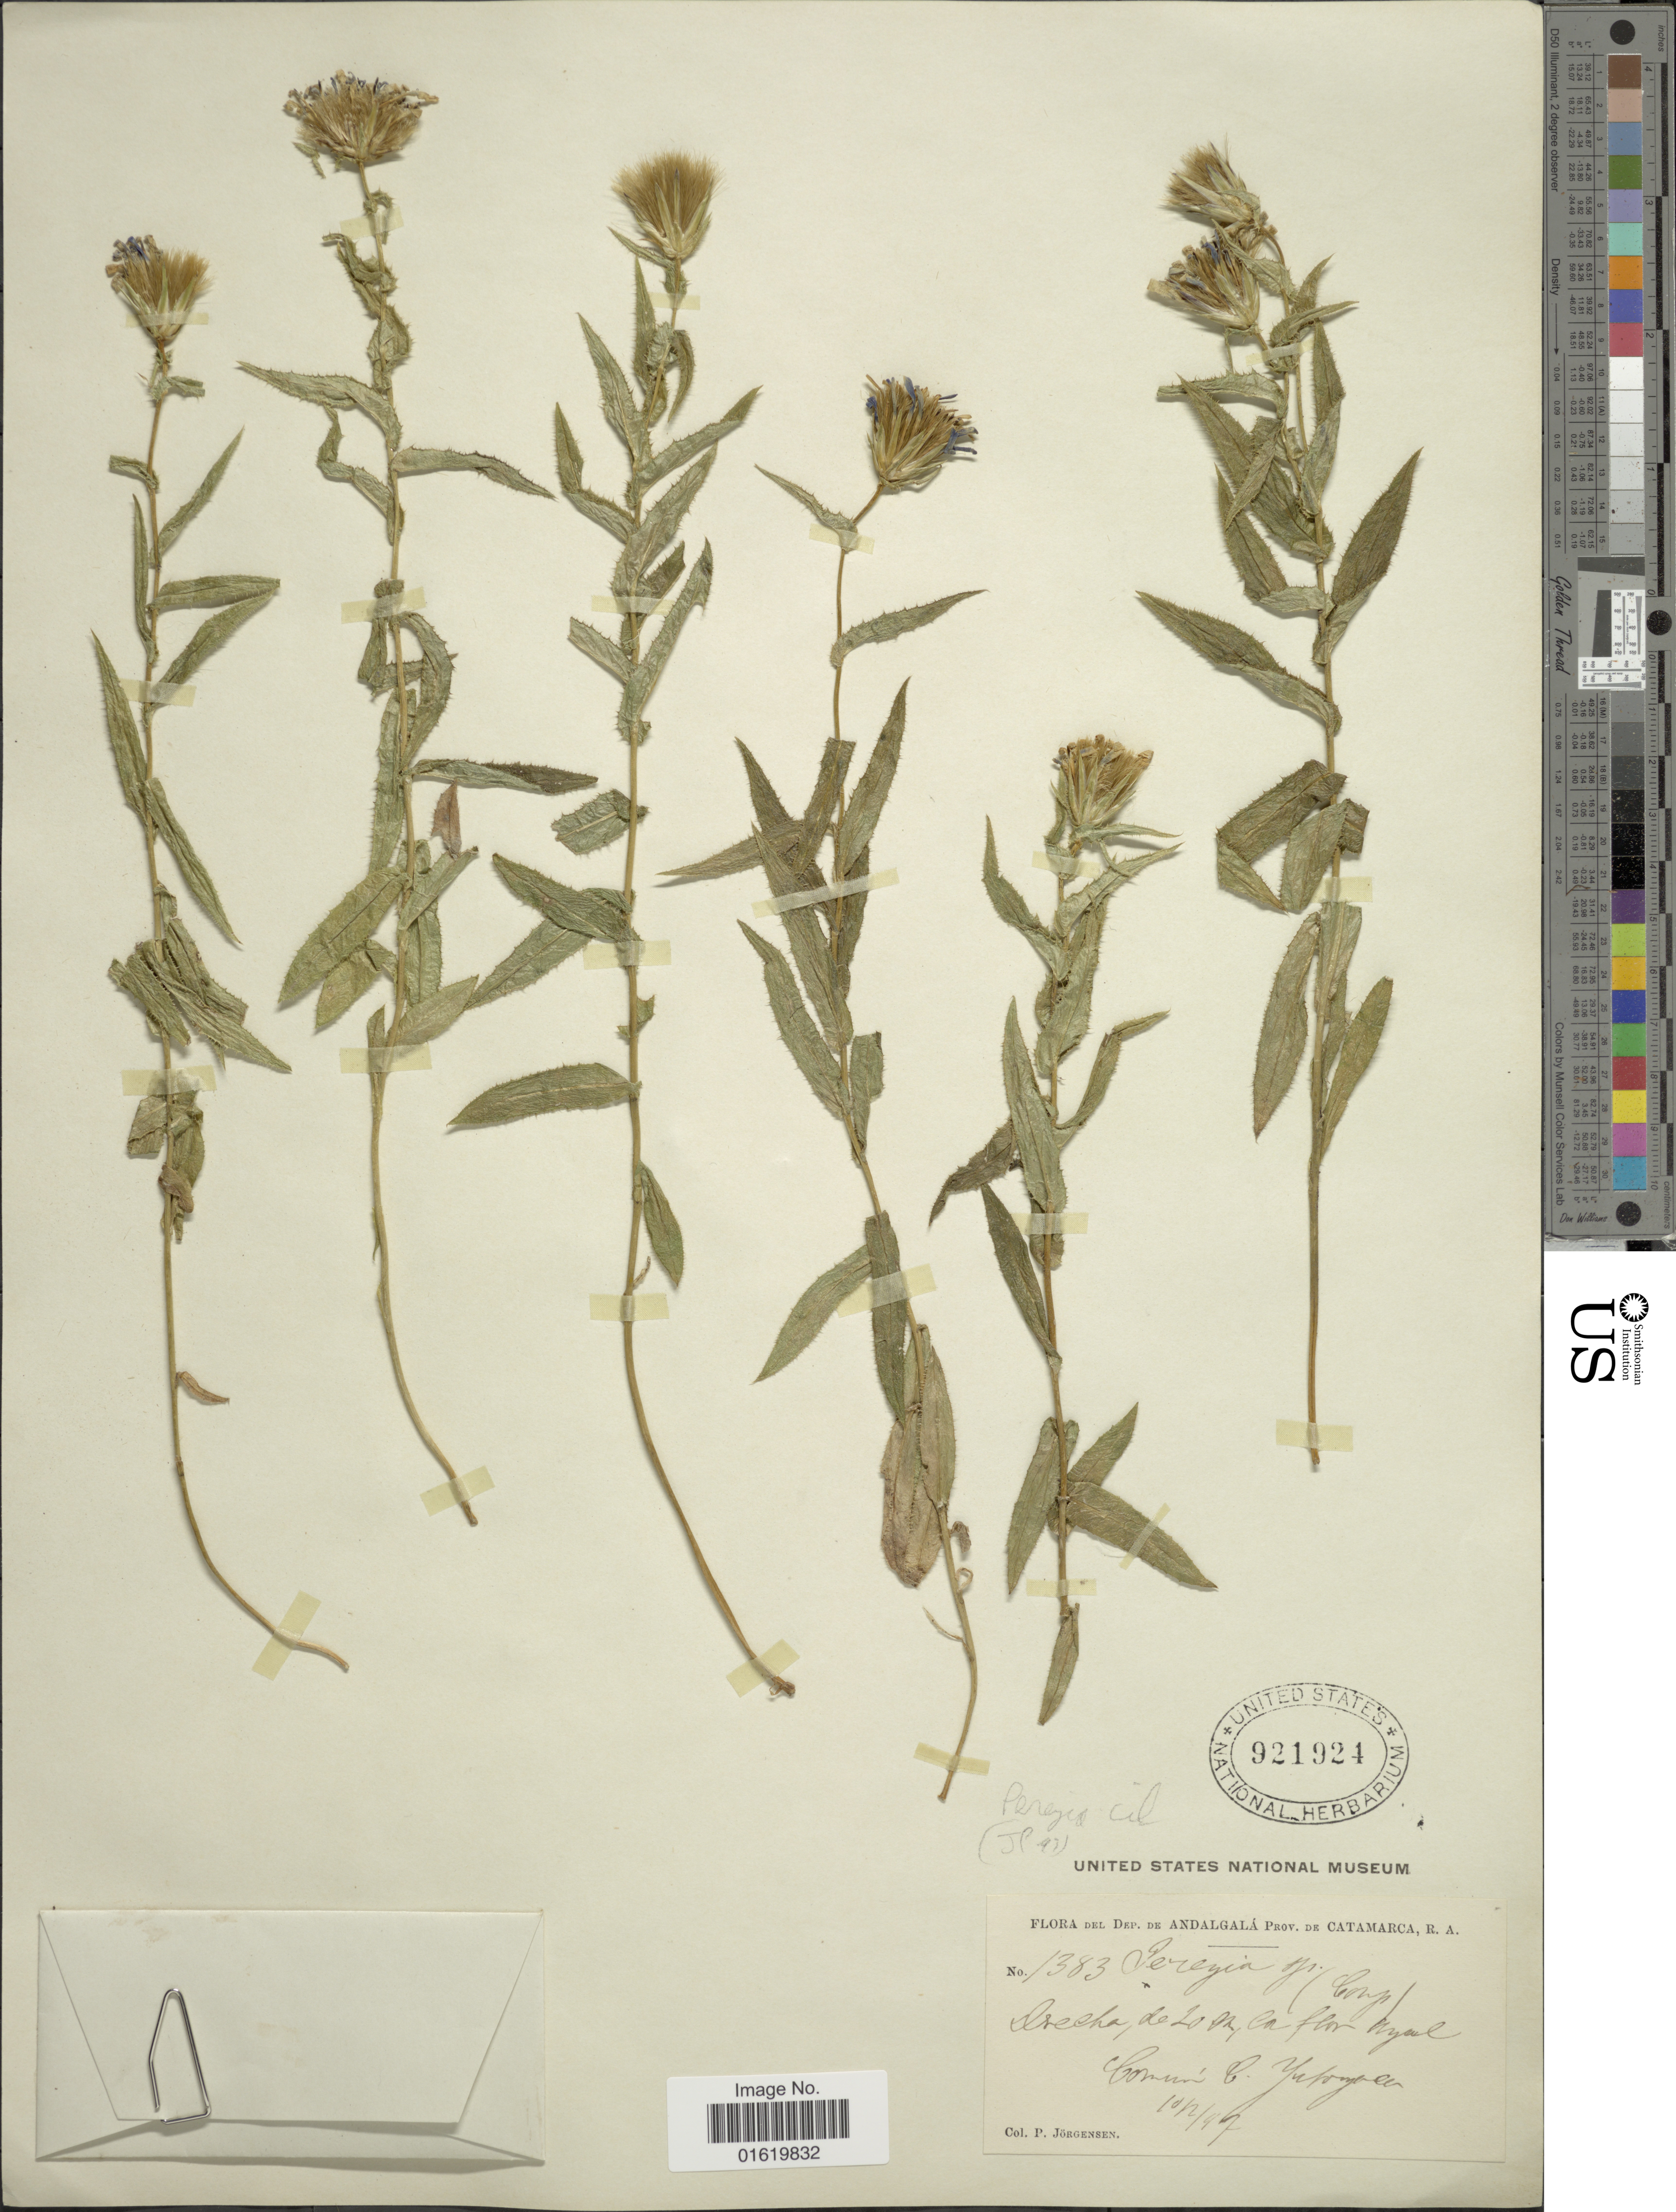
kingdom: Plantae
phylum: Tracheophyta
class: Magnoliopsida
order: Asterales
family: Asteraceae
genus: Perezia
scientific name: Perezia sp.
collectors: P. Jörgensen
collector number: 1383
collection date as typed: Transcribed d/m/y: 10/2/97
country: Argentina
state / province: Catamarca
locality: Dep. de Andalgalá Prov. de Catamarca. Comun C. Yaboyaco.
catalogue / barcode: US 921924